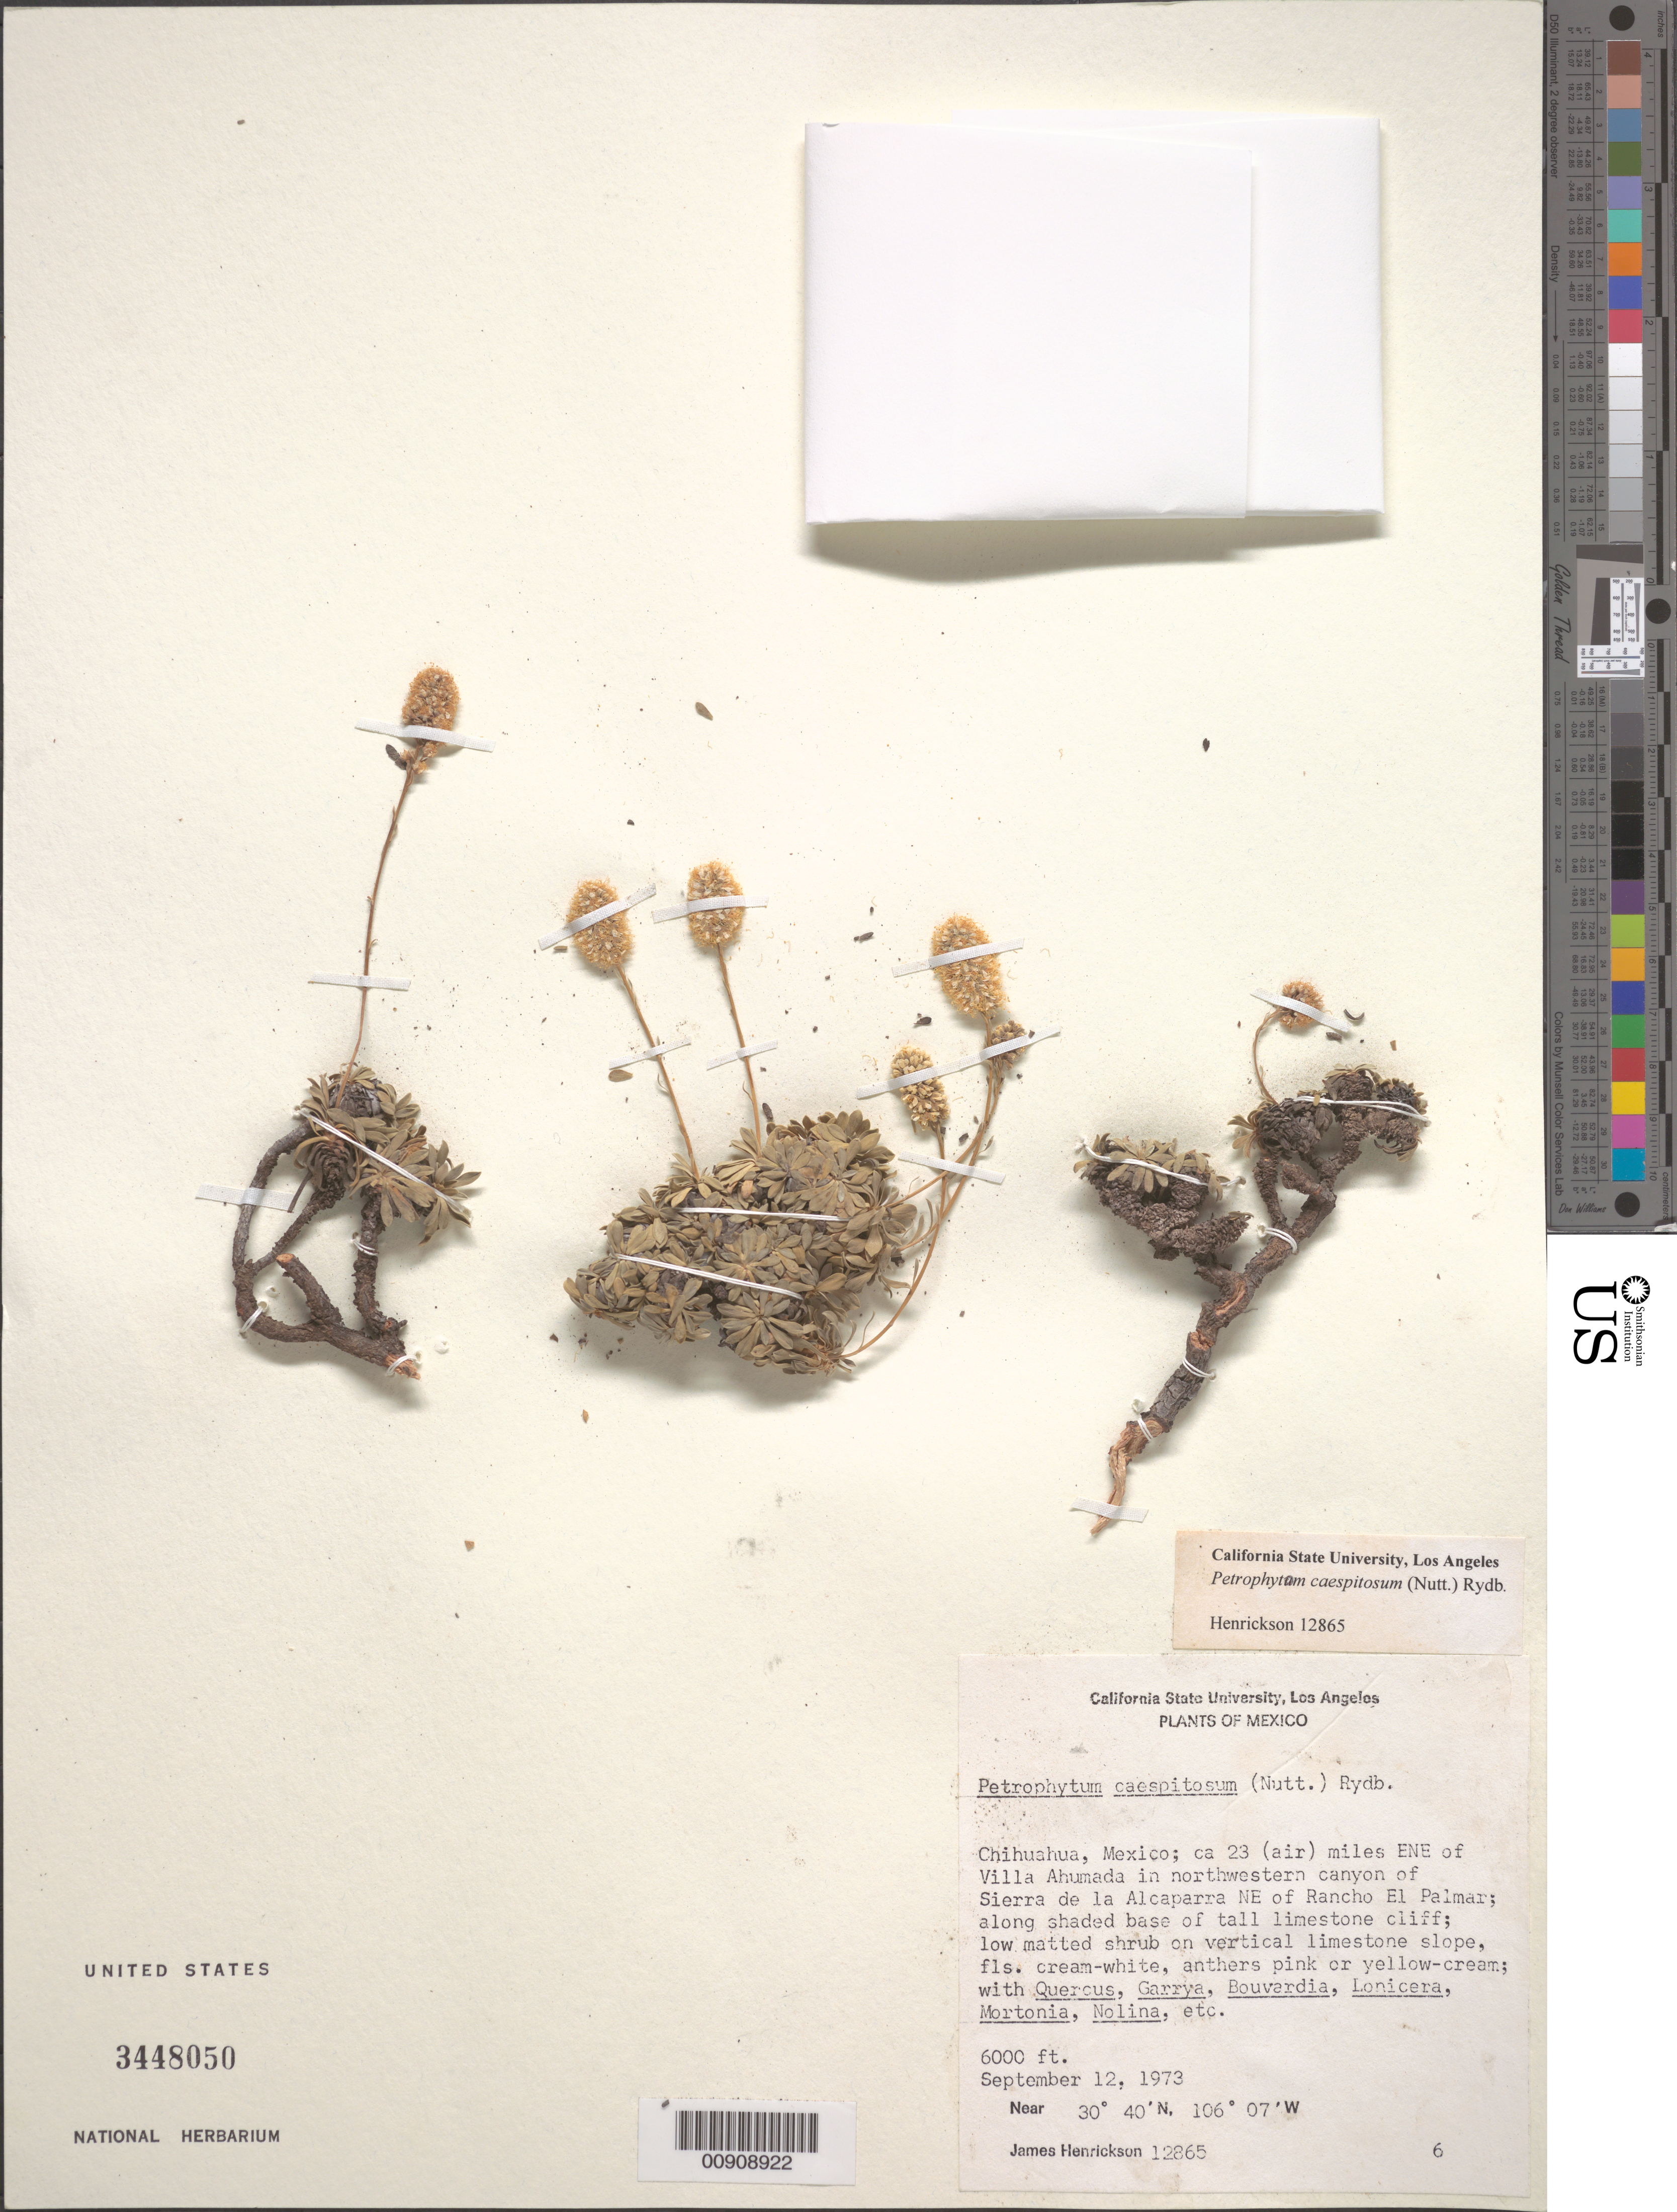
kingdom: Plantae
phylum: Tracheophyta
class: Magnoliopsida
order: Rosales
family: Rosaceae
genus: Petrophytum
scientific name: Petrophytum caespitosum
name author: (Nutt.) Rydb.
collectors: J. Henrickson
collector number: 12865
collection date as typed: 12 Sep 1973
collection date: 1973-09-12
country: Mexico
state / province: Chihuahua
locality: Chihuahua: ca. 23 (air) miles ENE of Villa Ahumada in northwestern canyon of Sierra de la Alcaparra NE of Rancho El Palmar. Along shaded base of tall limestone cliff.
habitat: On vertical limestone slope, with Quercus, Garrya, Bouvardia, Lonicera, Mortonia, Nolina, etc.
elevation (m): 1829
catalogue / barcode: US 3448050